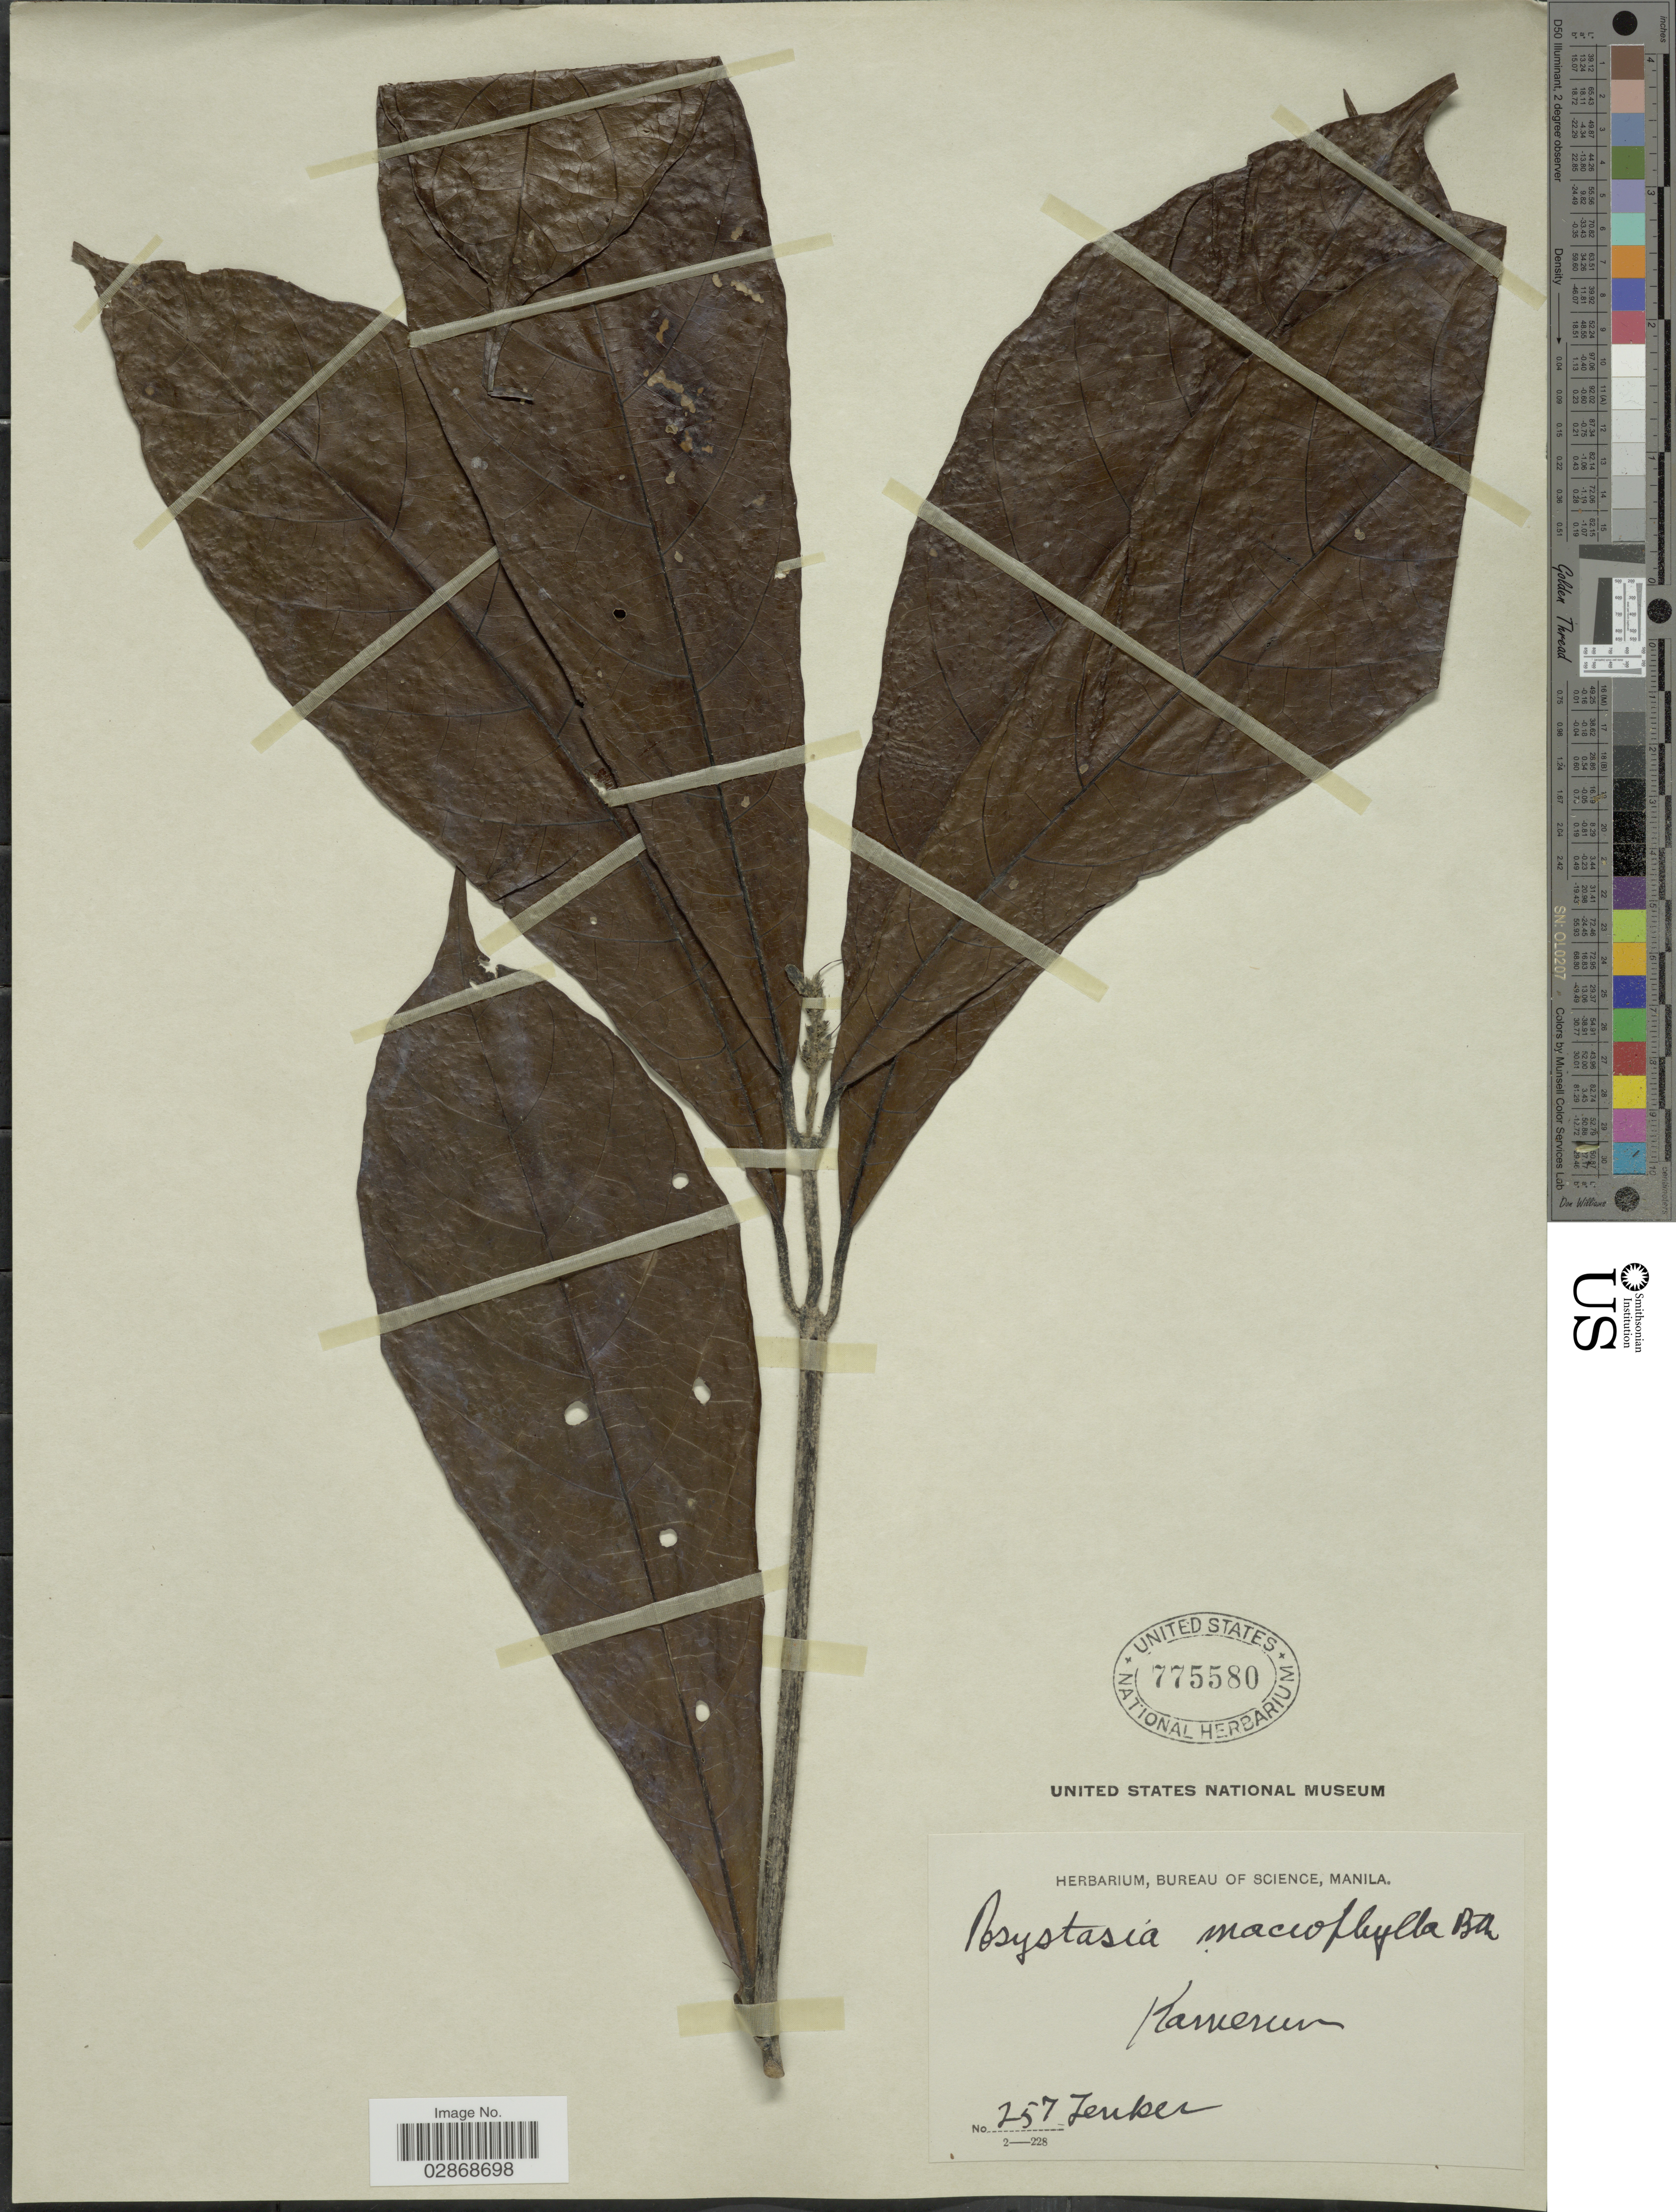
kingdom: Plantae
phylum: Tracheophyta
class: Magnoliopsida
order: Lamiales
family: Acanthaceae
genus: Asystasia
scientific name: Asystasia macrophylla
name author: (T. Anderson) Lindau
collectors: Zenker, --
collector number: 257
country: Cameroon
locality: Kamerun.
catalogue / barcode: US 775580